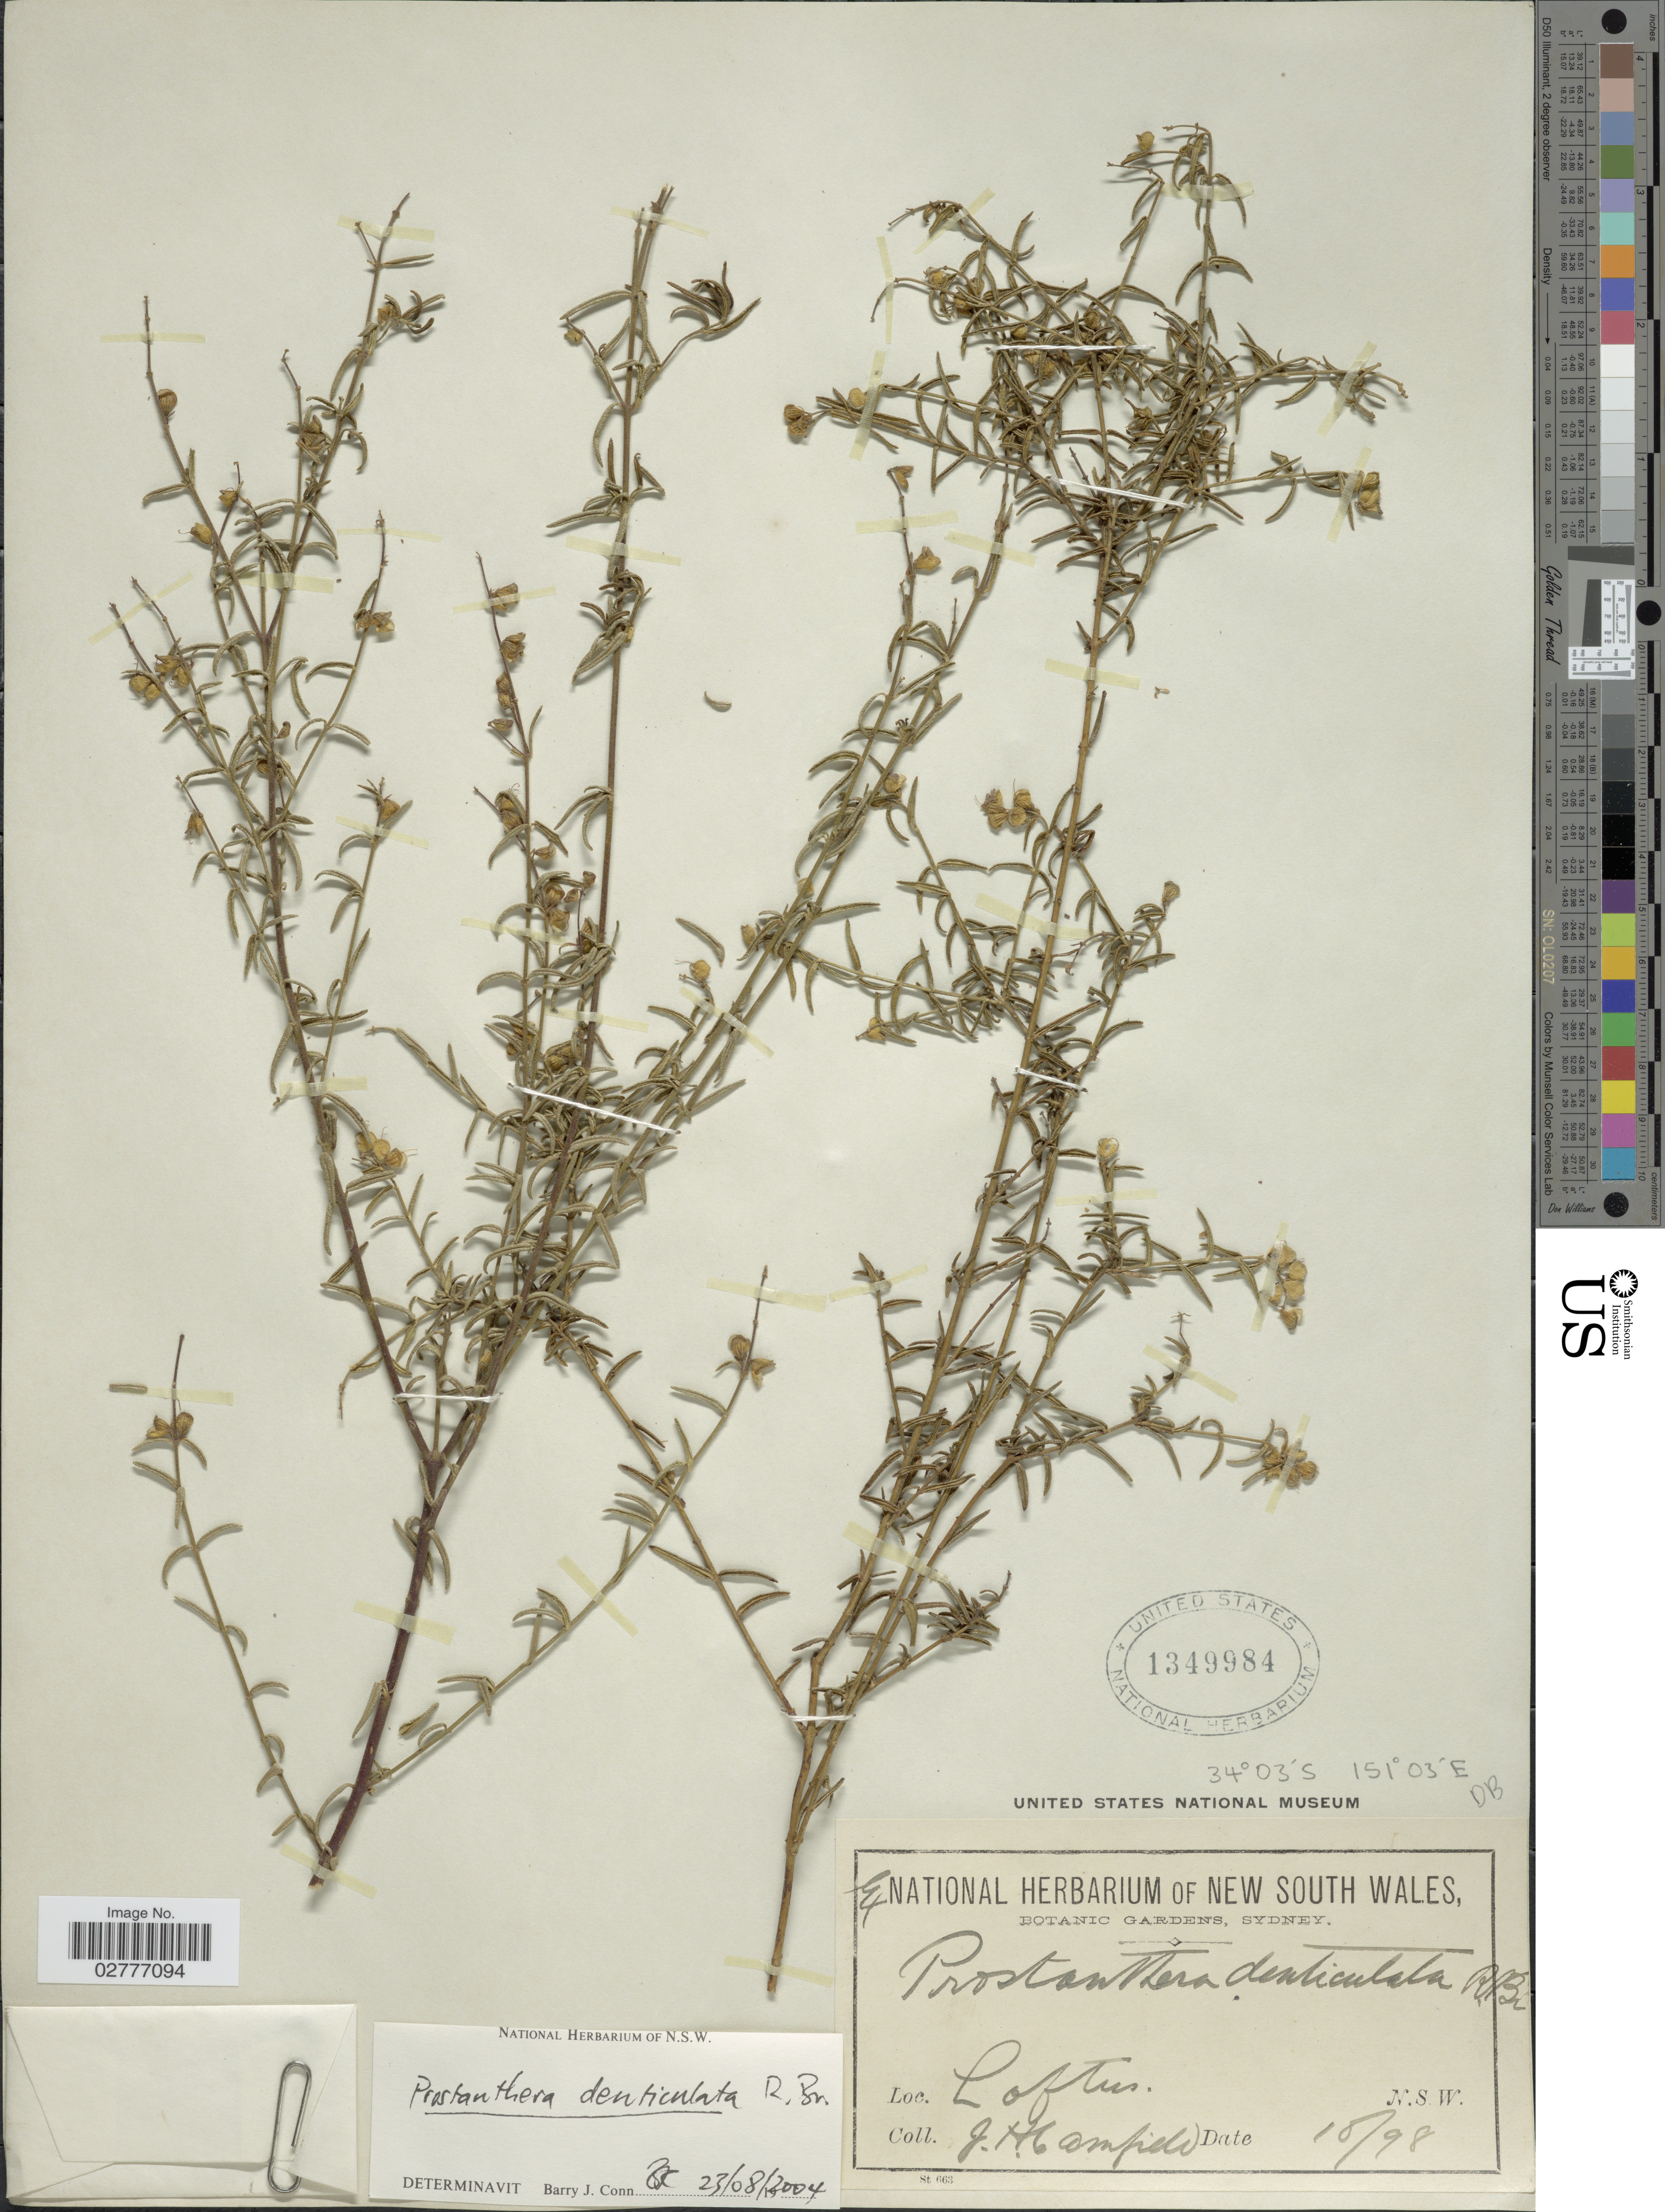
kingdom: Plantae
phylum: Tracheophyta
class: Magnoliopsida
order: Lamiales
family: Lamiaceae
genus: Prostanthera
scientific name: Prostanthera denticulata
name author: R. Br.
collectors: J. Camfield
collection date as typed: Transcribed d/m/y: /10/98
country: Australia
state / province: New South Wales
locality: Loftus.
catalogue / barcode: US 1349984